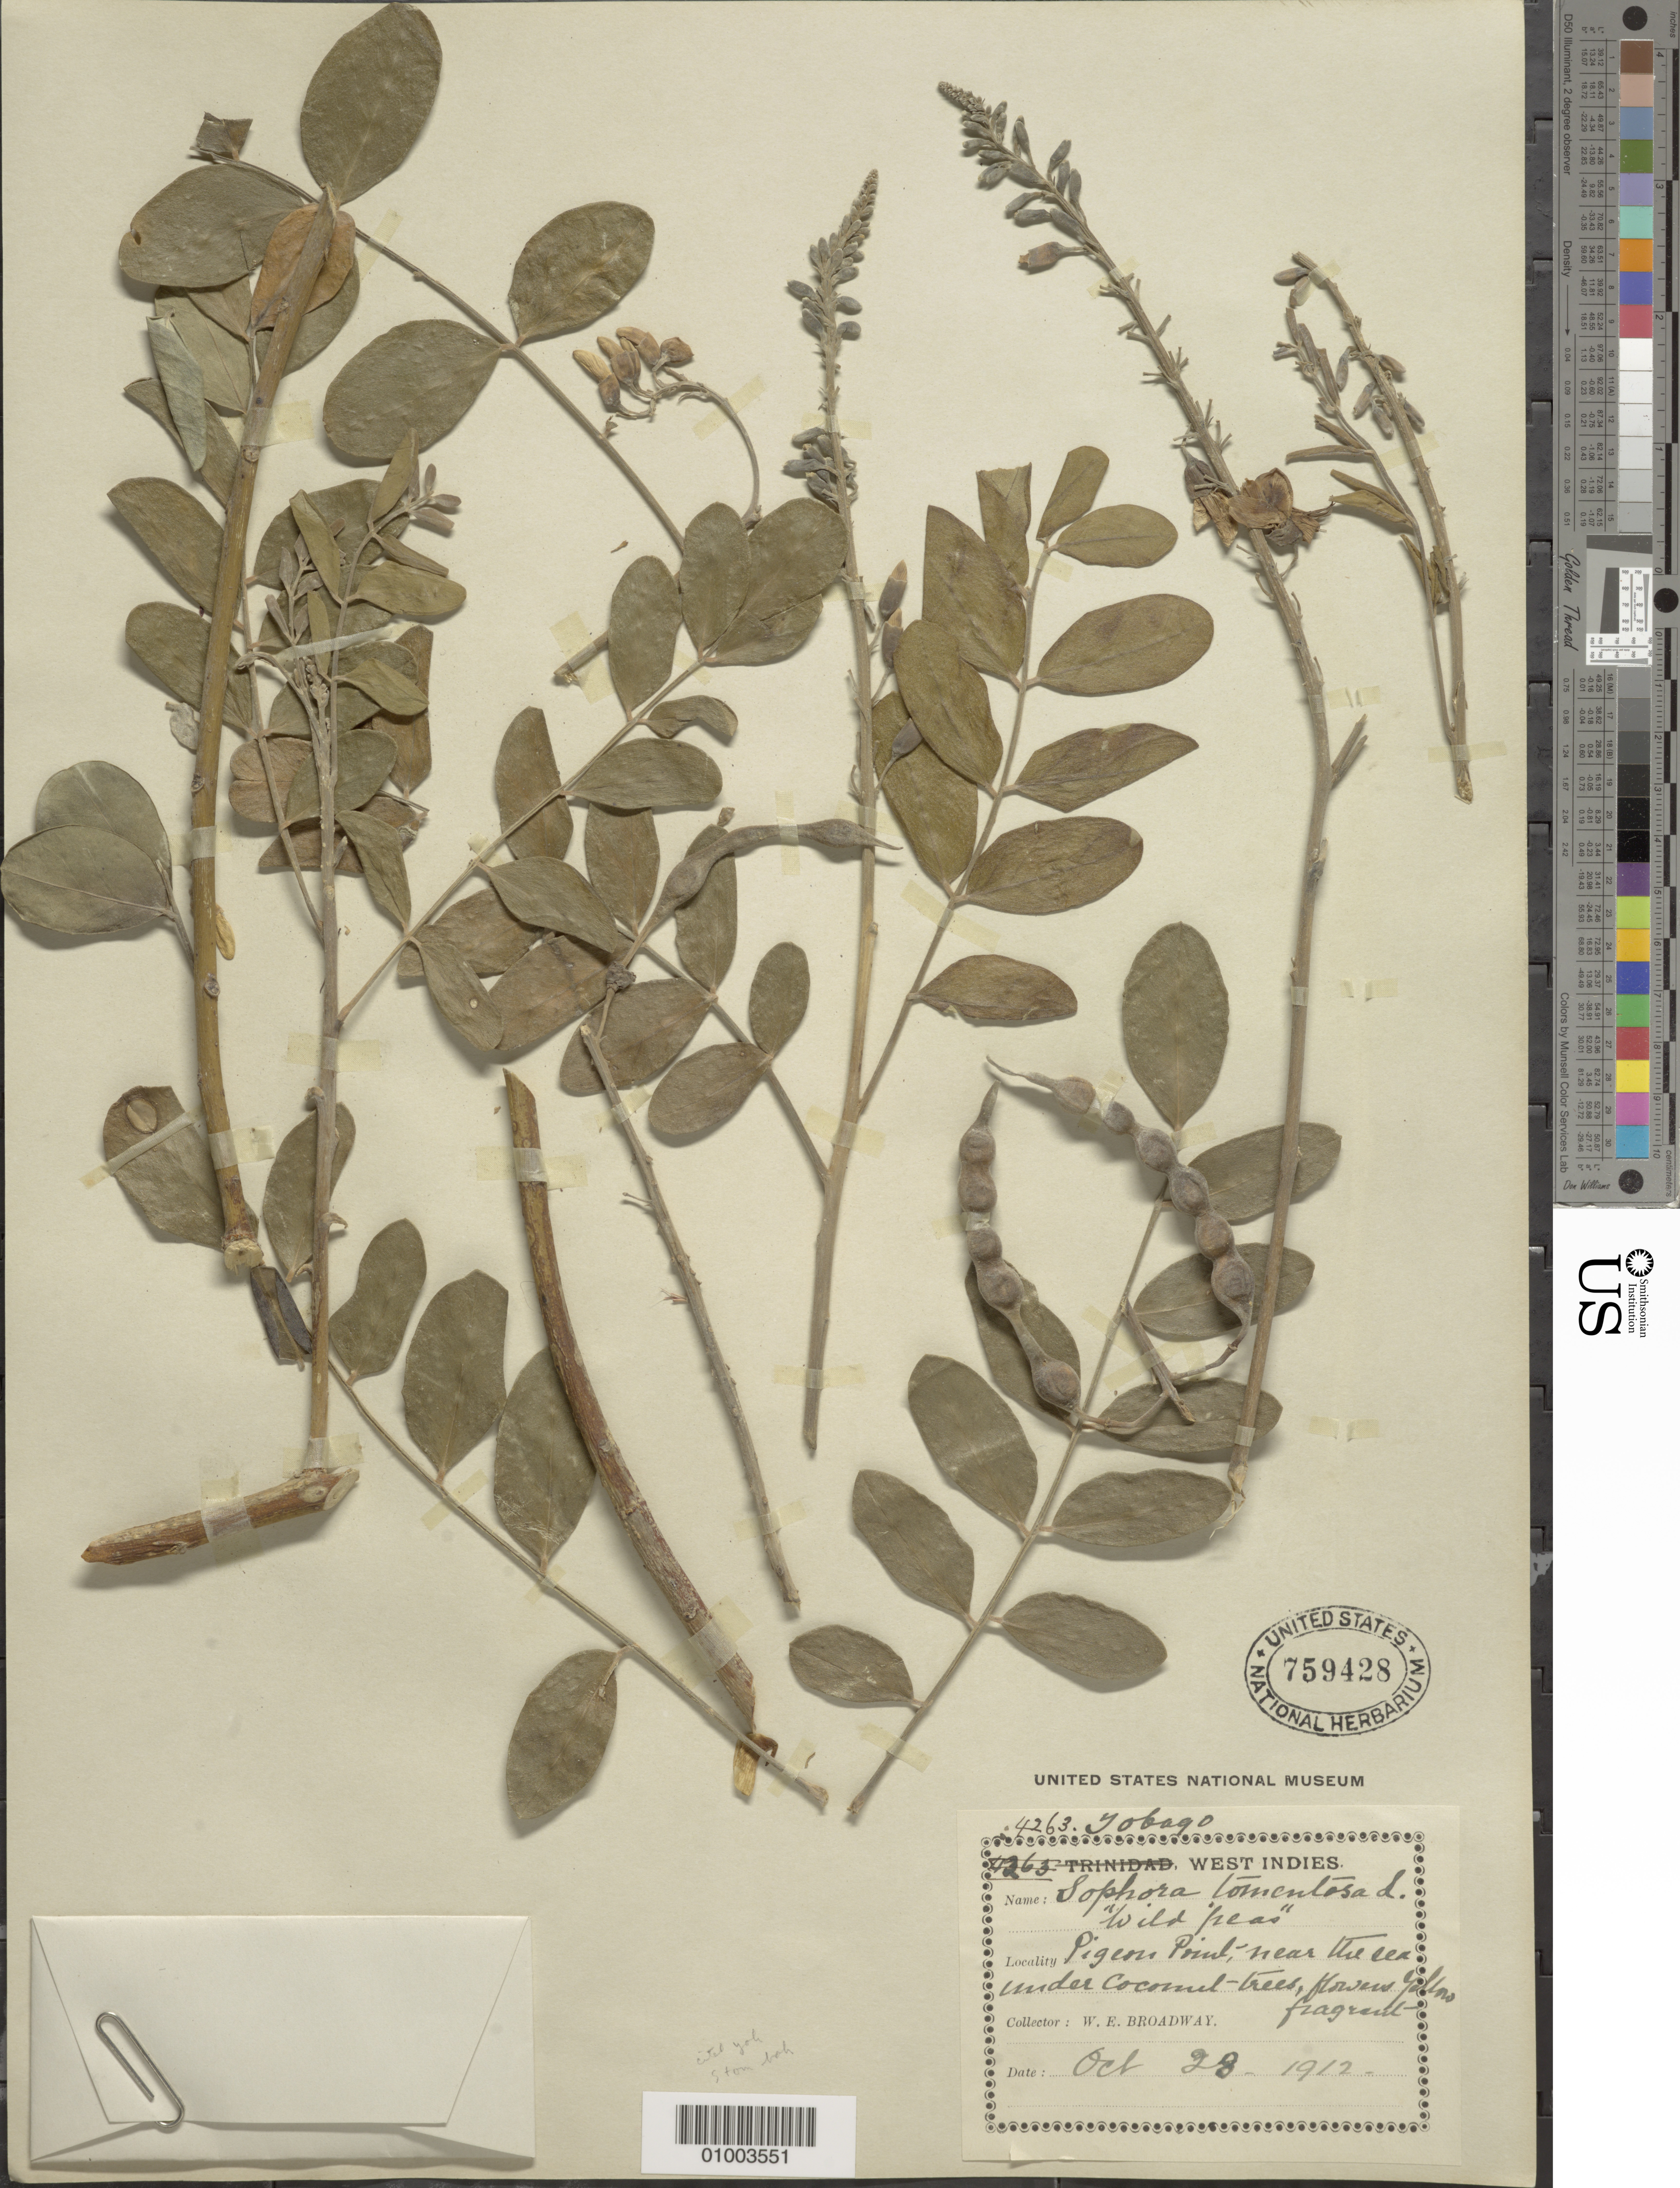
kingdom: Plantae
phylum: Tracheophyta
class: Magnoliopsida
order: Fabales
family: Fabaceae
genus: Sophora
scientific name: Sophora occidentalis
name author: L.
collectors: W. E. Broadway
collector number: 4263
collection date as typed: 28 Oct 1912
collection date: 1912-10-28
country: Trinidad and Tobago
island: Tobago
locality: Pigeon Print, near the sea under Coconut trees. Flowers fragrant.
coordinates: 0 N, 0 E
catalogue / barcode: US 759428